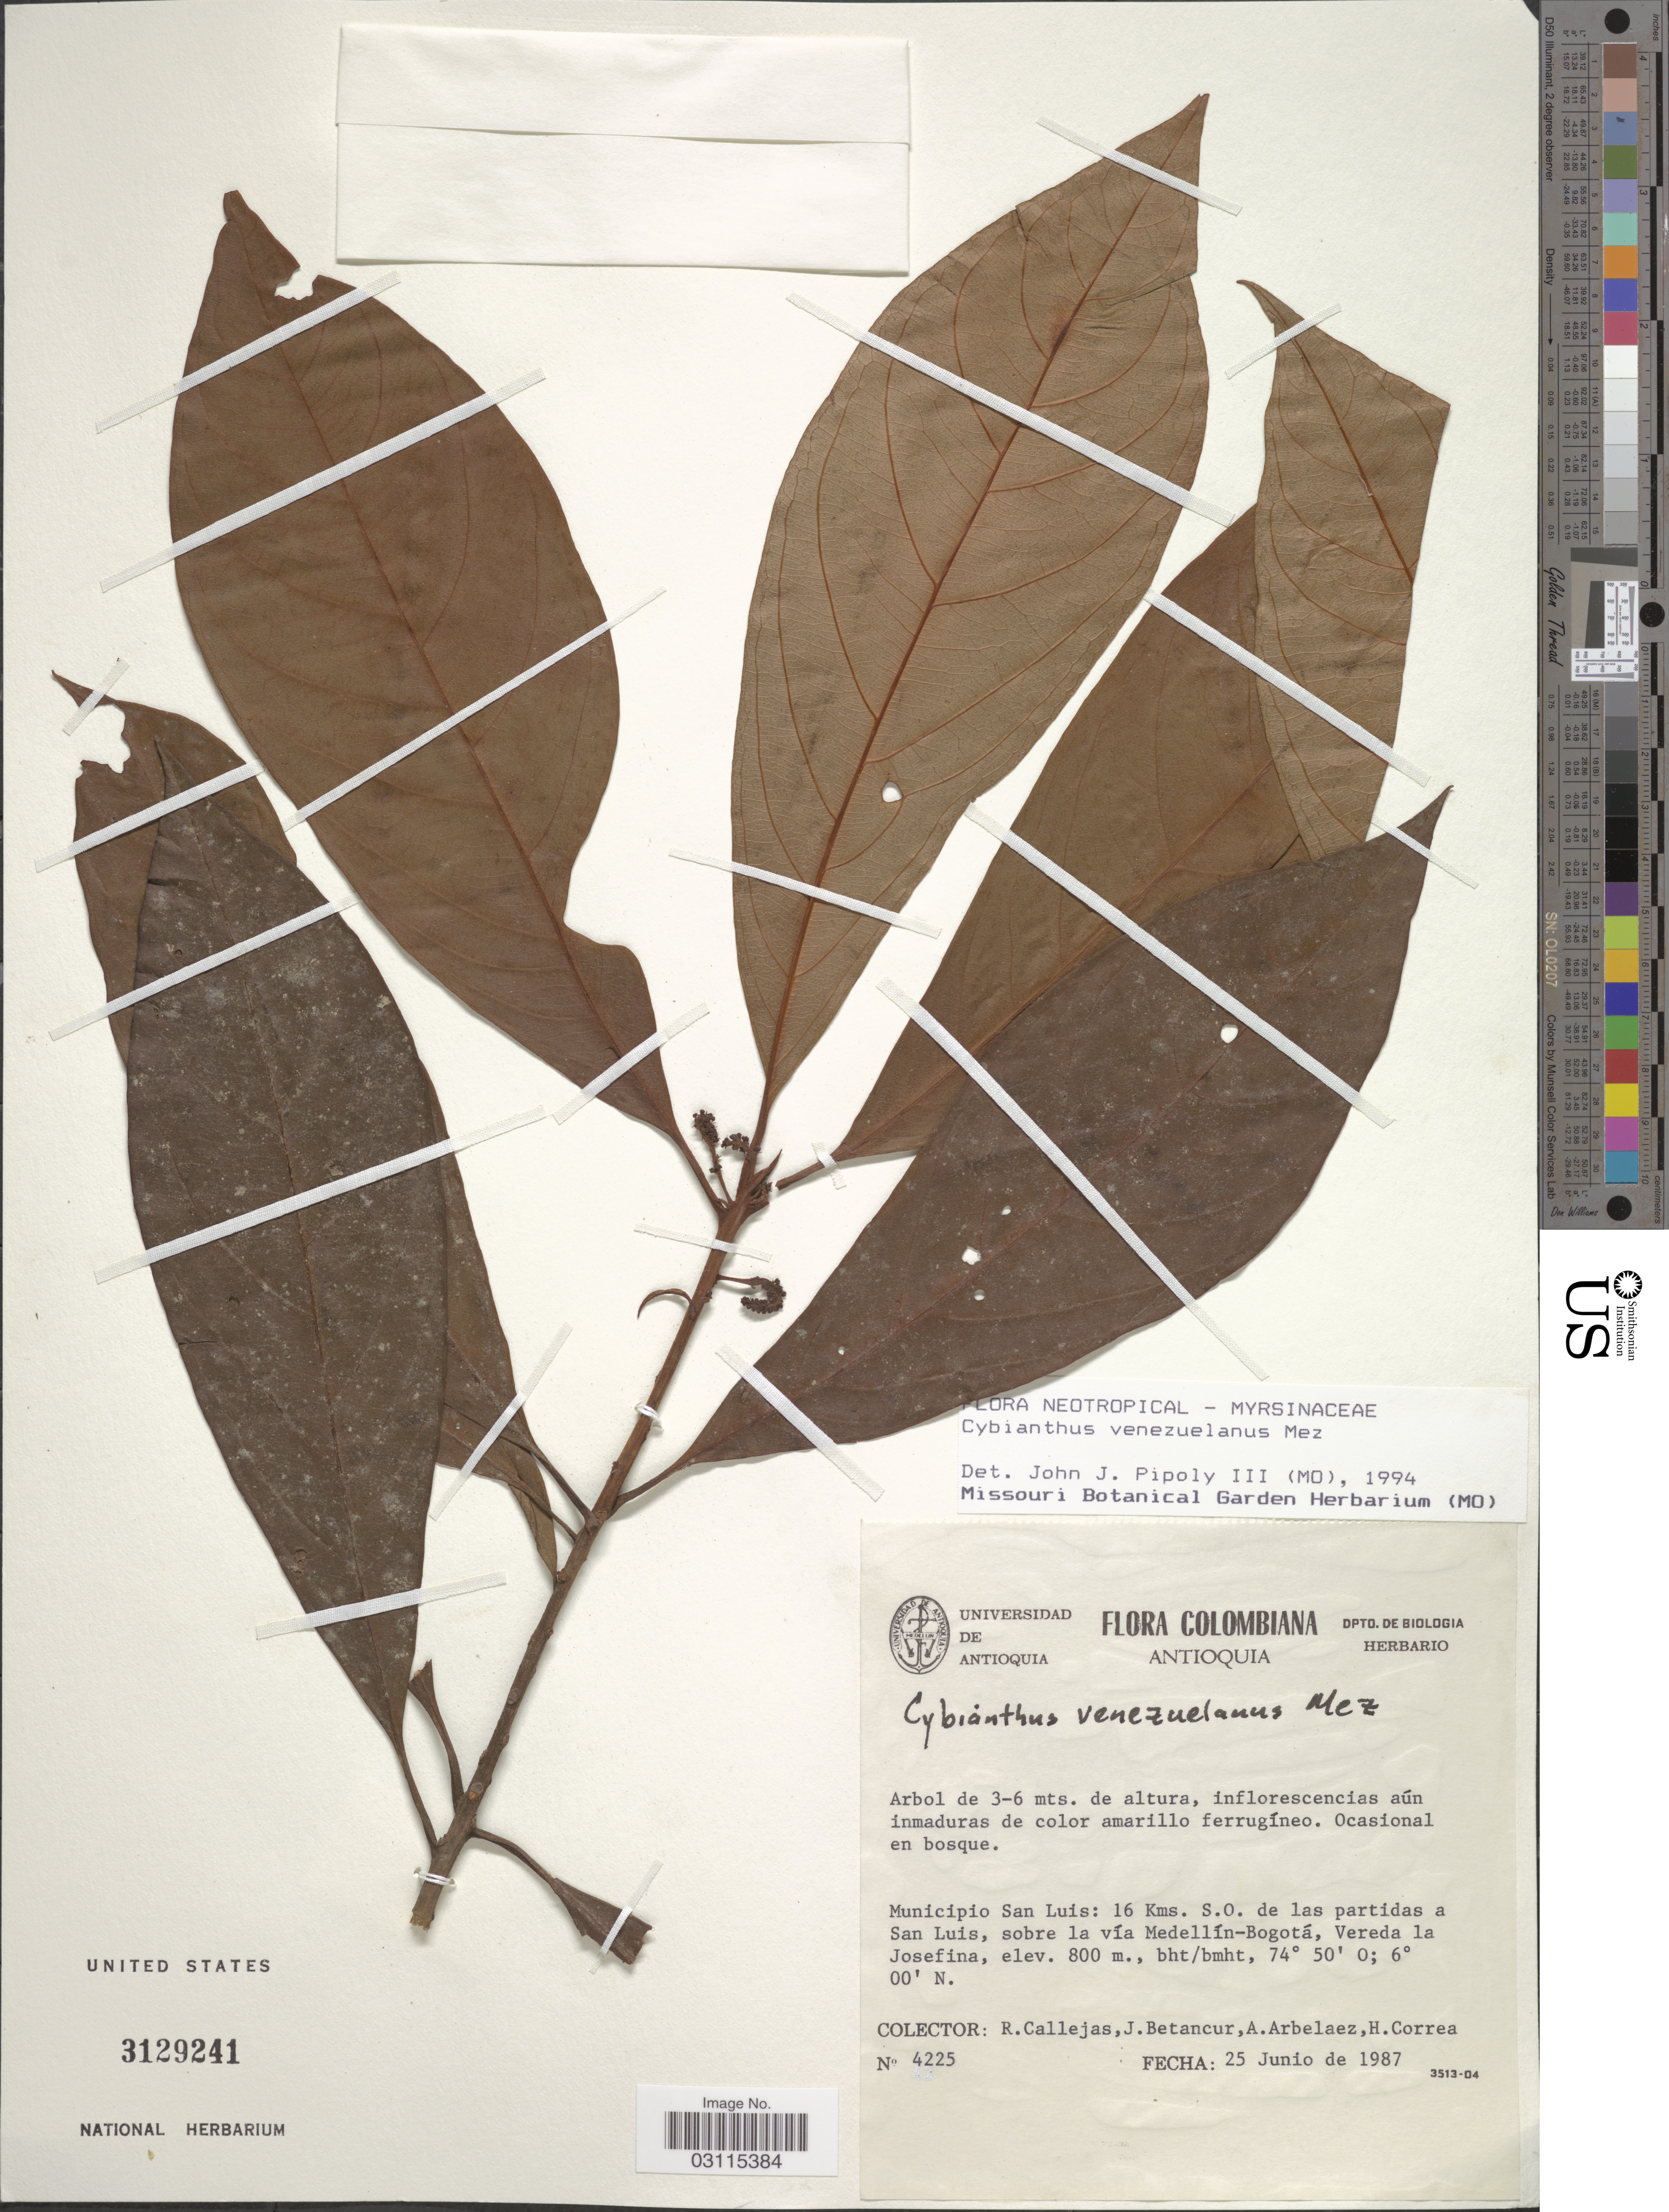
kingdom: Plantae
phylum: Tracheophyta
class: Magnoliopsida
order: Ericales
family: Primulaceae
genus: Cybianthus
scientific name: Cybianthus venezuelanus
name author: Mez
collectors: R. Callejas, J. Betancur, A. Arbelaez & H. Correa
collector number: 4225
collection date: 1987-06-25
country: Colombia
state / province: Antioquia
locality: Municipio San Luis: 16 Kms. S. O. de las partidas a San Luis, sobre la vía Medellín-Bogotá, Vereda la Josefina.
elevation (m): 800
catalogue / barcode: US 3129241